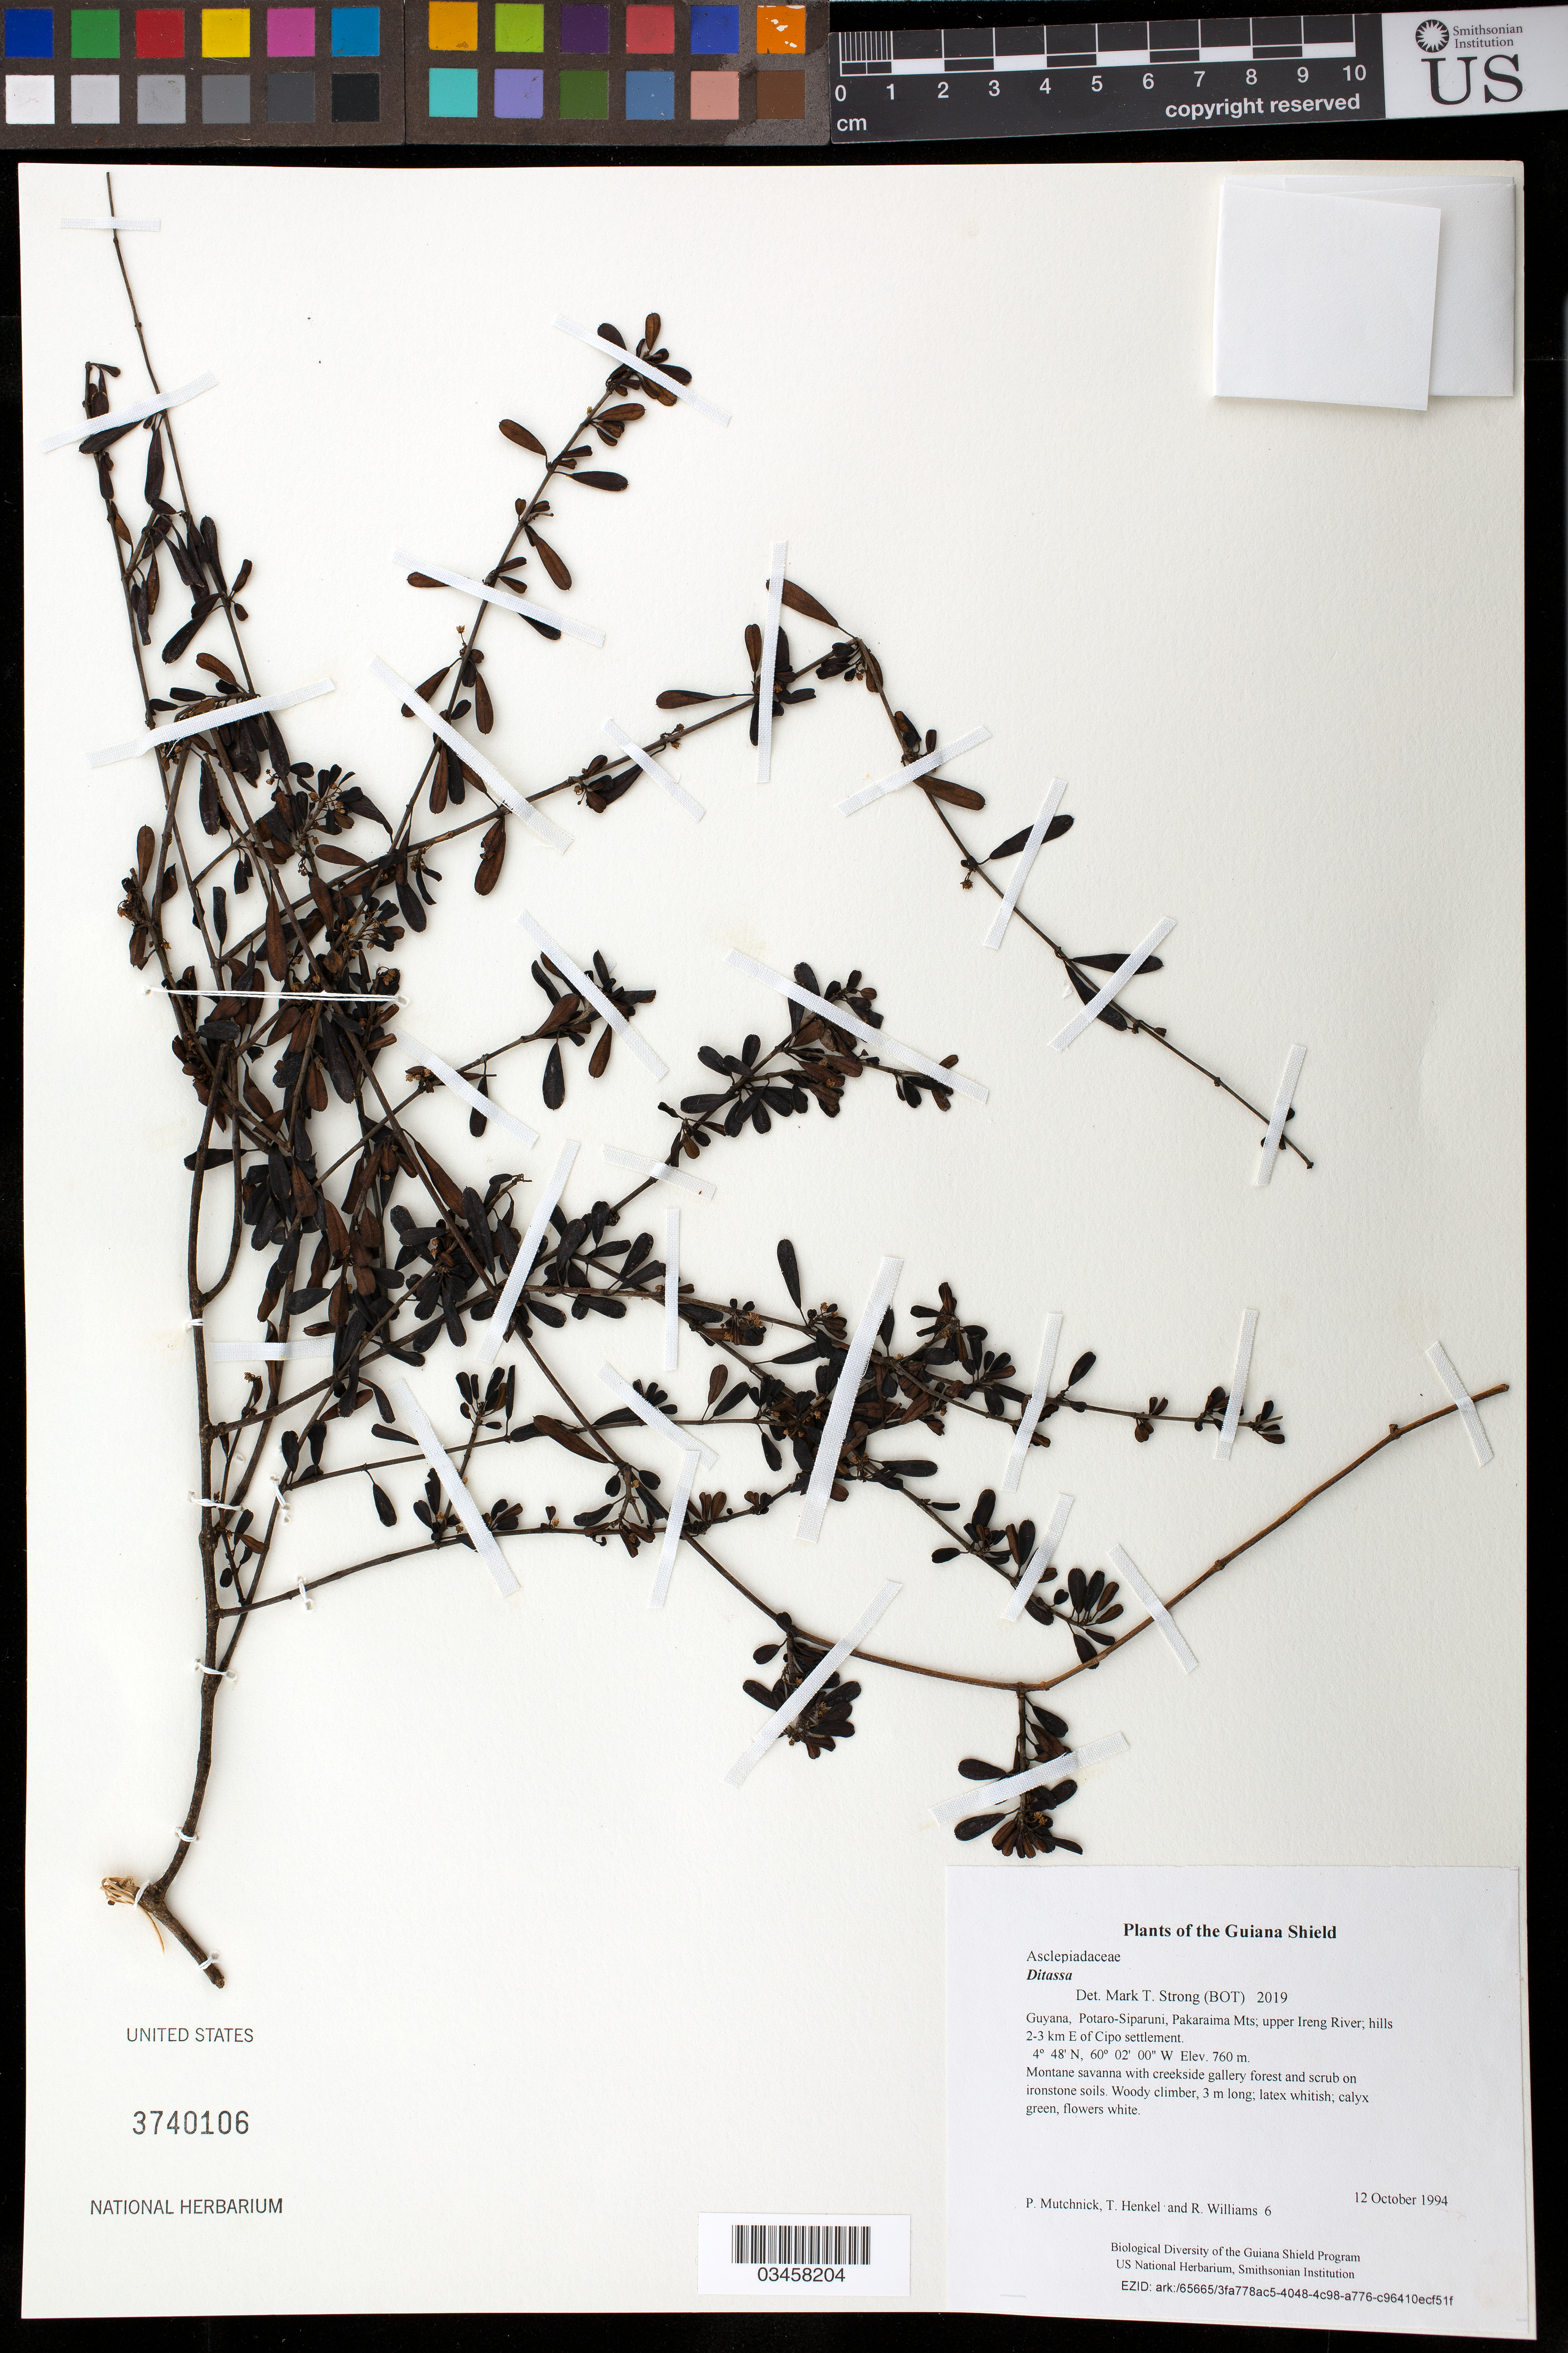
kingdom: Plantae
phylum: Tracheophyta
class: Magnoliopsida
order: Gentianales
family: Apocynaceae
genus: Ditassa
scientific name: Ditassa sp.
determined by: Strong, Mark T., (BOT), Smithsonian Institution - National Museum of Natural History (UNITED STATES)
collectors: P. Mutchnick, T. Henkel & R. Williams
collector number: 6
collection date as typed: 12 October 1994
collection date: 1994-10-12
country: Guyana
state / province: Potaro-Siparuni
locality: Pakaraima Mts; upper Ireng River; hills 2-3 km E of Cipo settlement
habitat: Montane savanna with creekside gallery forest and scrub on ironstone soils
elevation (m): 760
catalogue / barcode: US 3740106